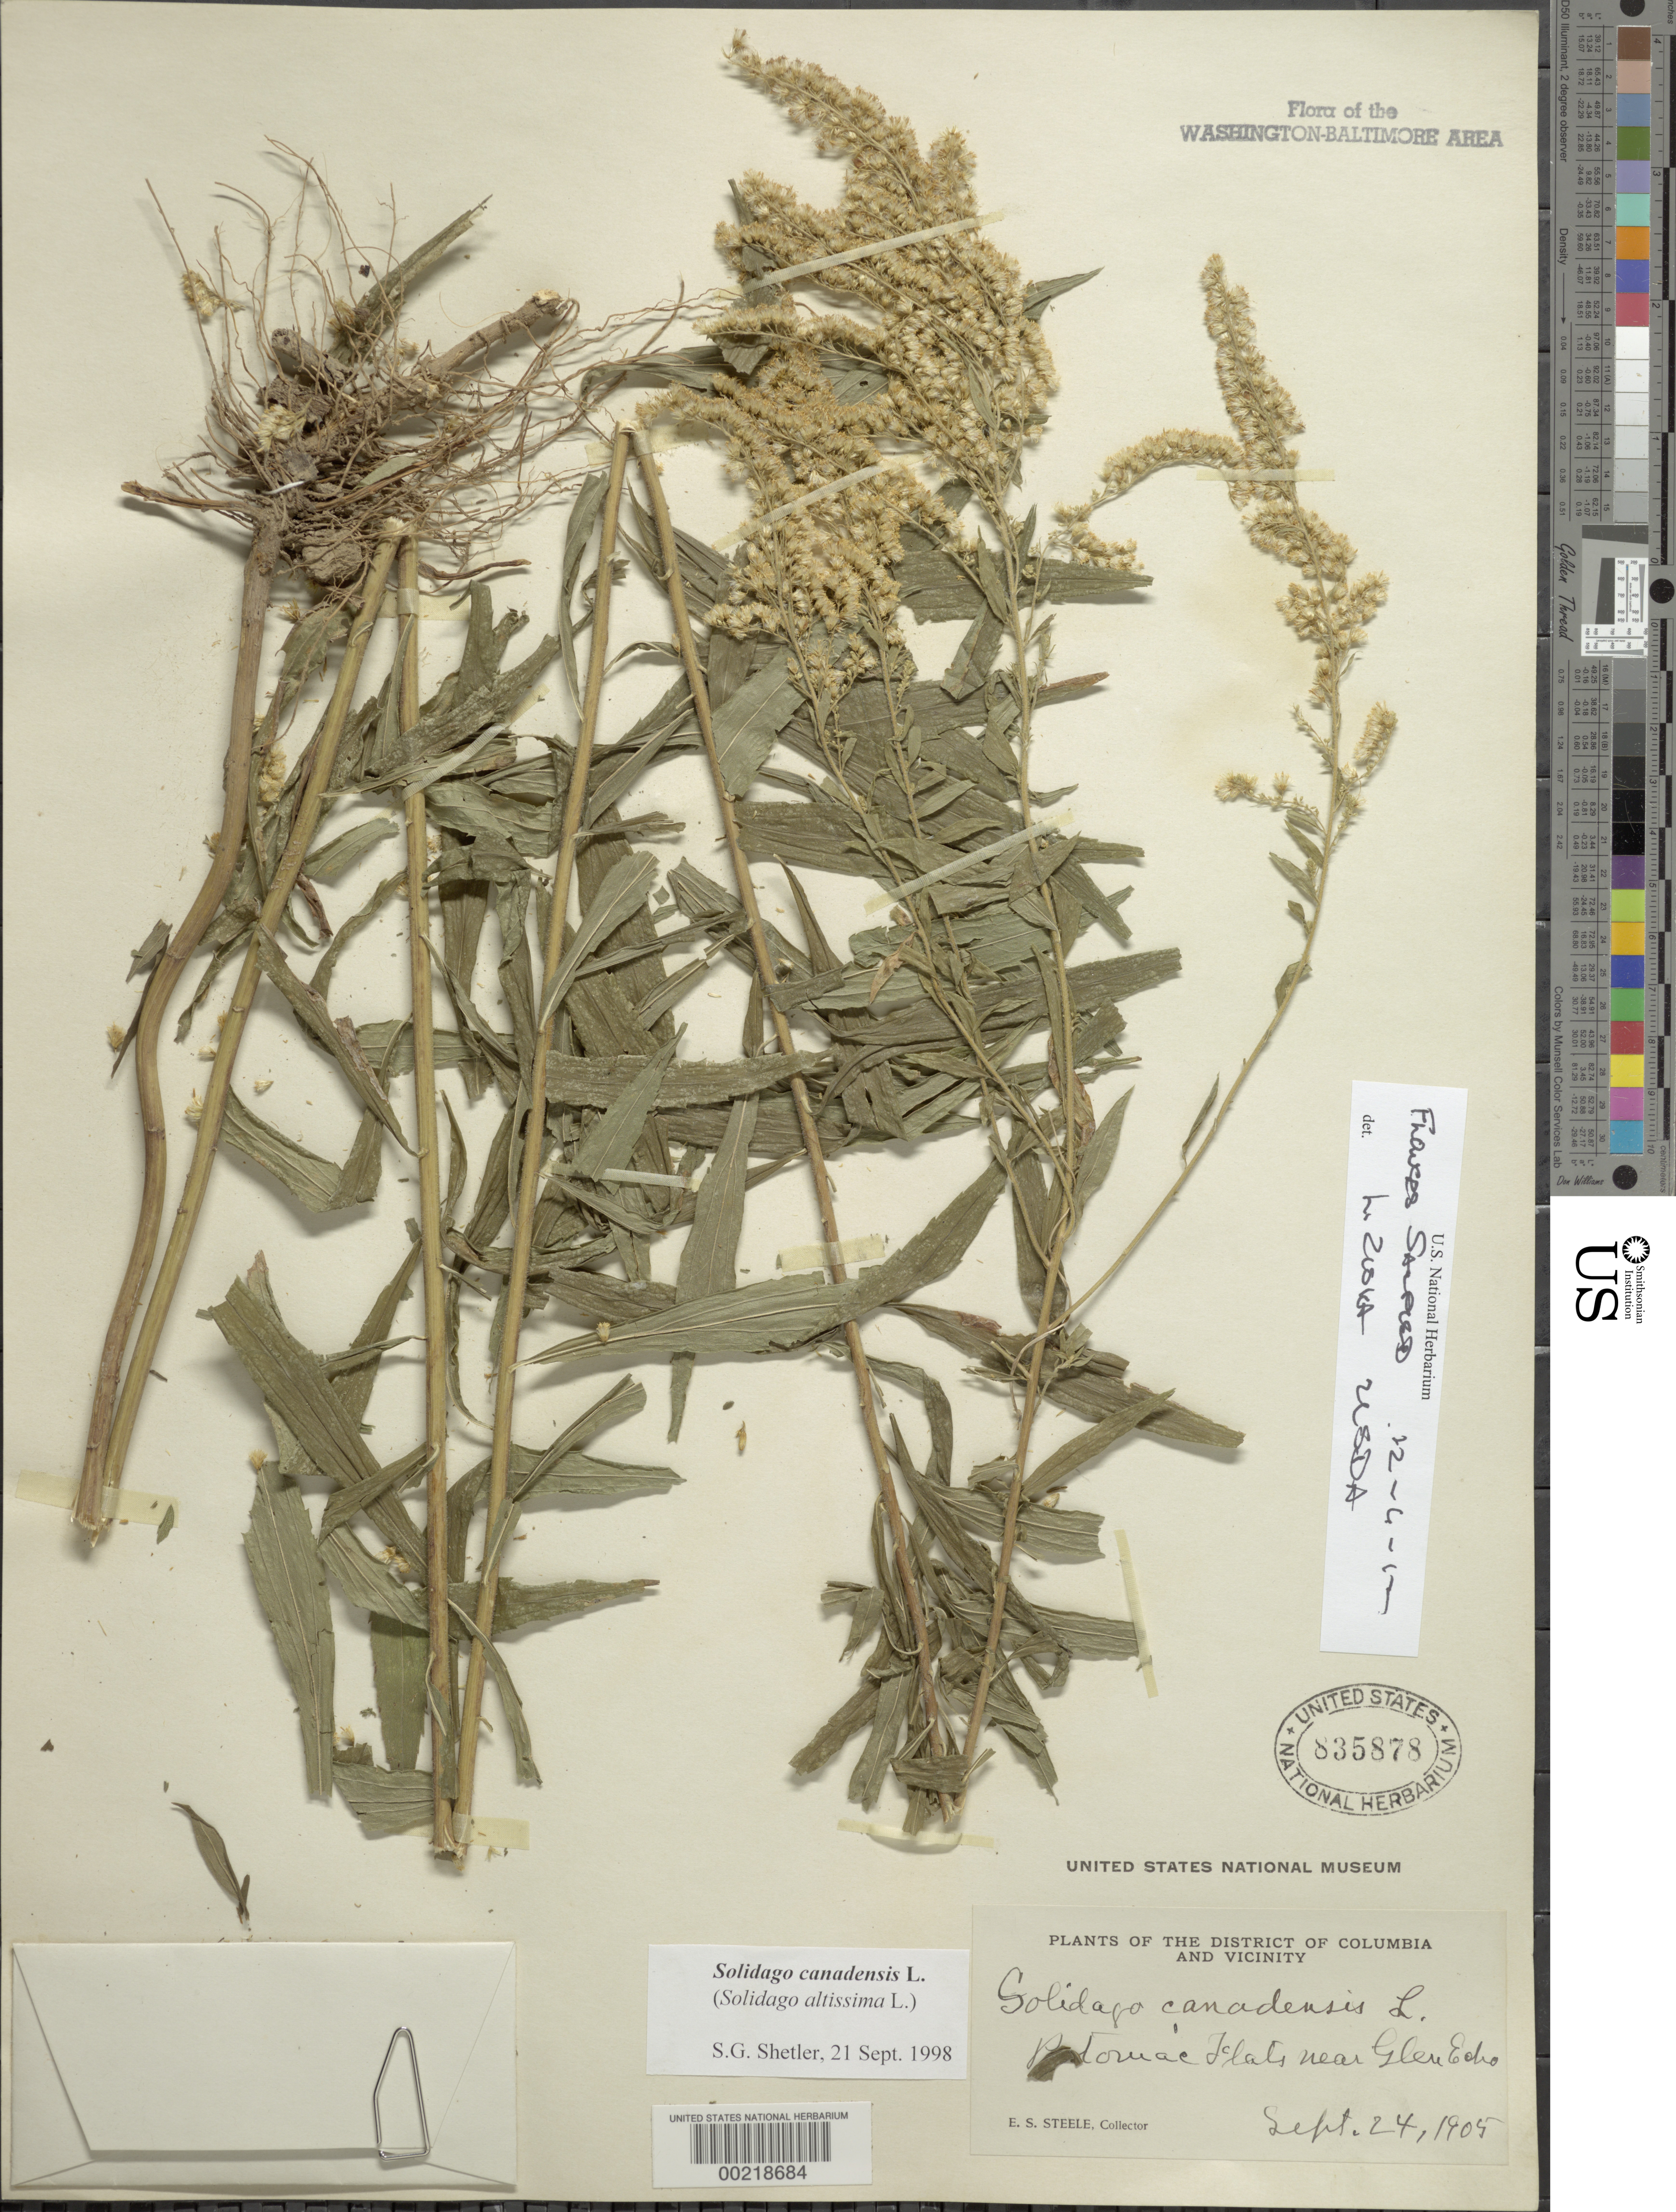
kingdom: Plantae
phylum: Tracheophyta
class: Magnoliopsida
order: Asterales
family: Asteraceae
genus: Solidago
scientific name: Solidago canadensis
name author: L.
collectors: E. Steele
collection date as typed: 24 Sep 1905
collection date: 1905-09-24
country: United States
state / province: Maryland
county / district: Montgomery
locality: Potomac flats near Glen Echo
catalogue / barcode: US 835878